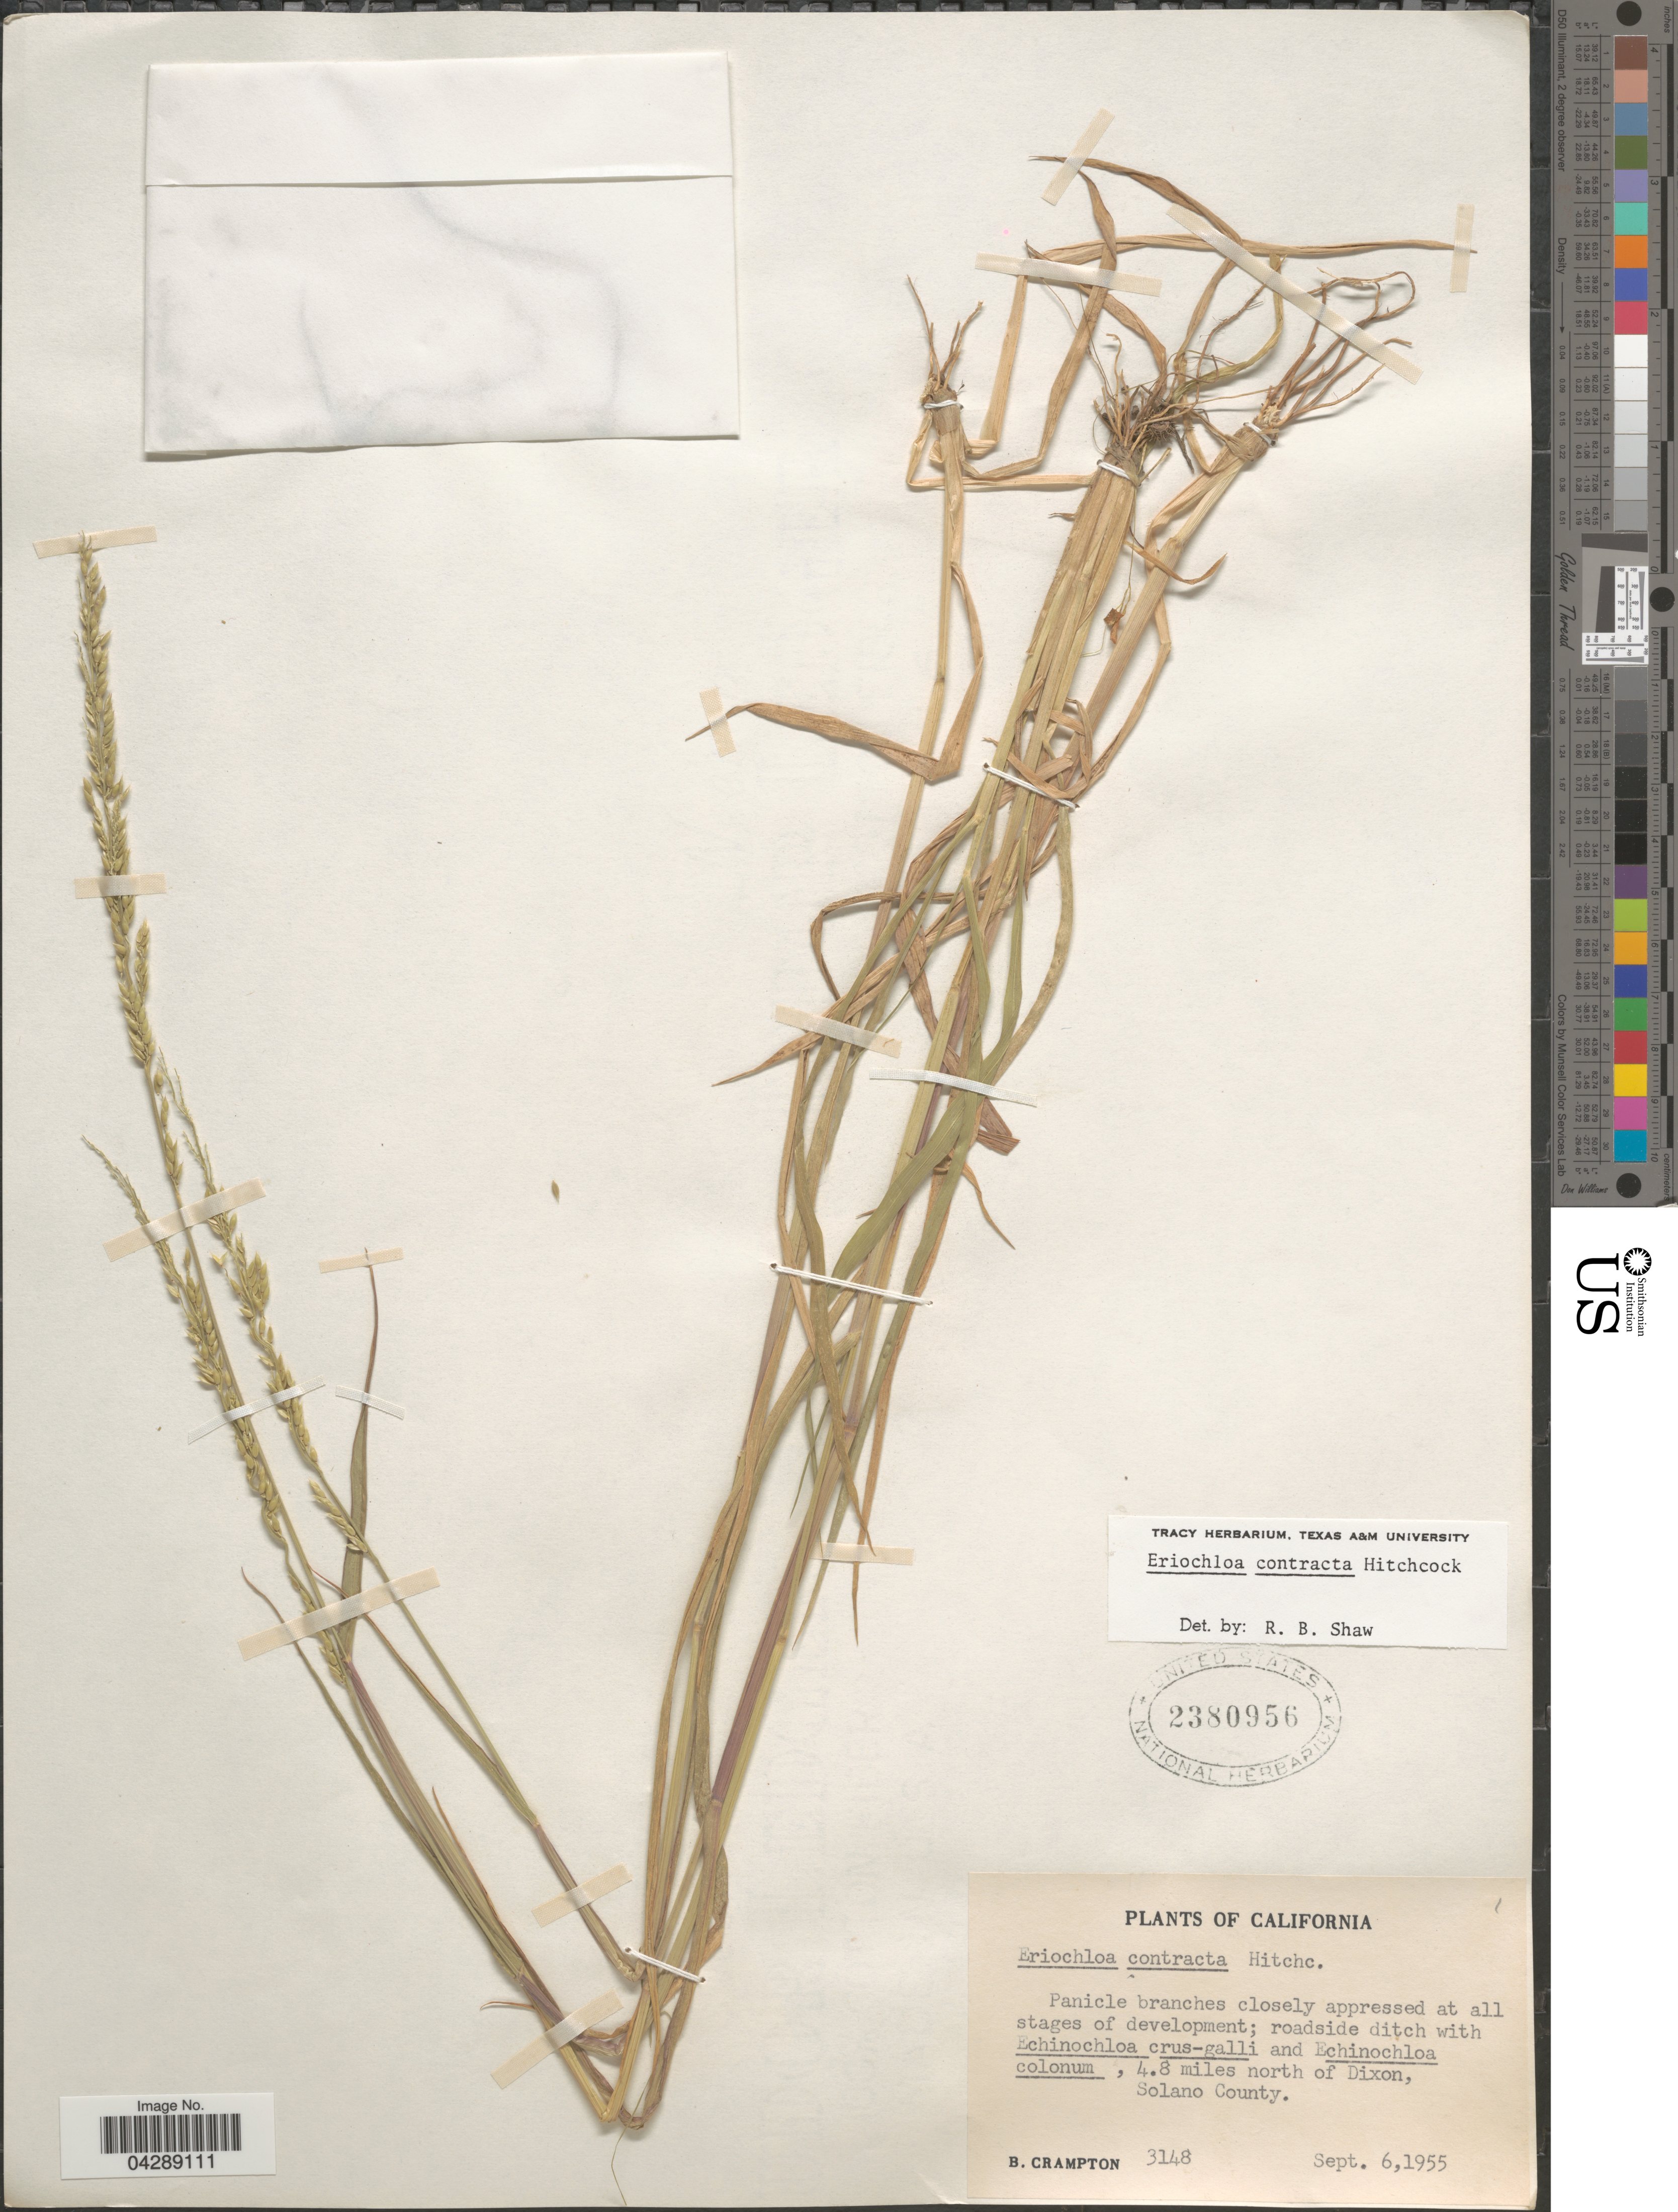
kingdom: Plantae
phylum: Tracheophyta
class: Liliopsida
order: Poales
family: Poaceae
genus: Eriochloa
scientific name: Eriochloa contracta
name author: Hitchc.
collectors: B. Crampton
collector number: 3148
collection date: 1955-09-06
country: United States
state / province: California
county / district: Solano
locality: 4.8 miles north of Dixon, Solano County.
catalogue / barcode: US 2380956